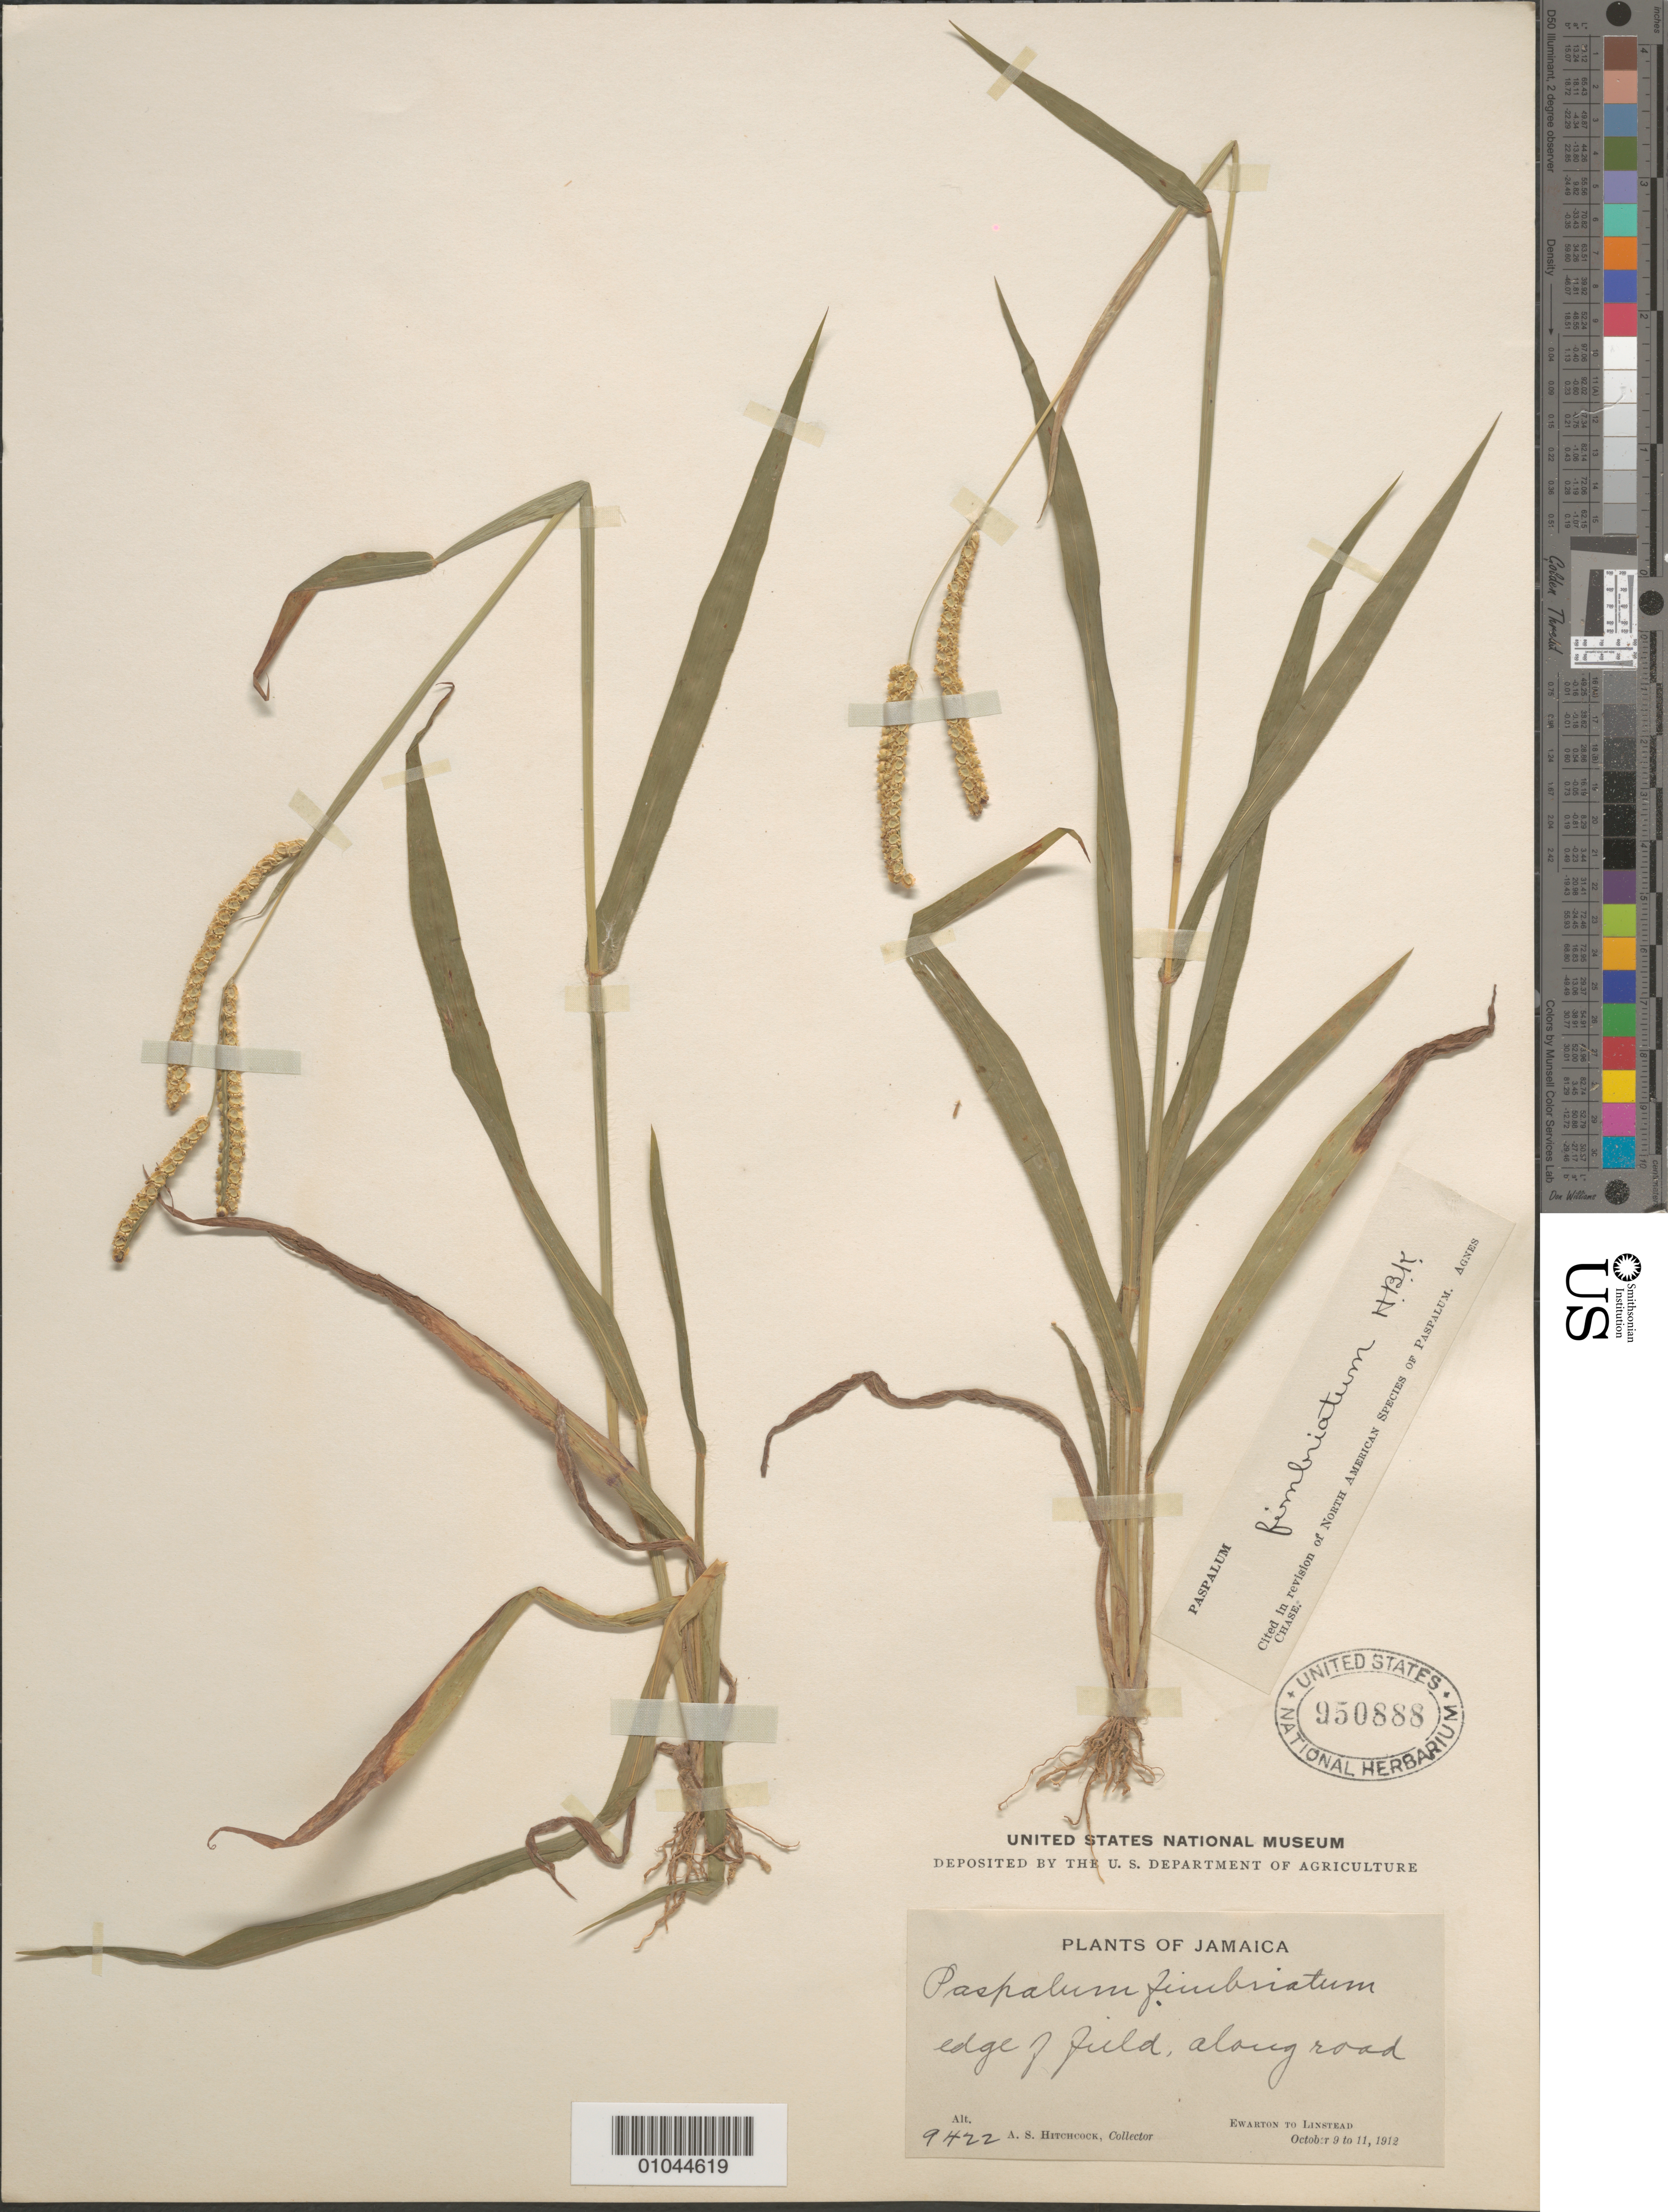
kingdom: Plantae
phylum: Tracheophyta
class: Liliopsida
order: Poales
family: Poaceae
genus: Paspalum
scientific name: Paspalum fimbriatum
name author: Kunth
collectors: A. S. Hitchcock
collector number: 9422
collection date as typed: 09 Oct 1912 to 11 Oct 1912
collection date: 1912-10-09/1912-10-11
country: Jamaica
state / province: Saint Catherine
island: Jamaica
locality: Ewarton to Linstead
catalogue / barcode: US 950888